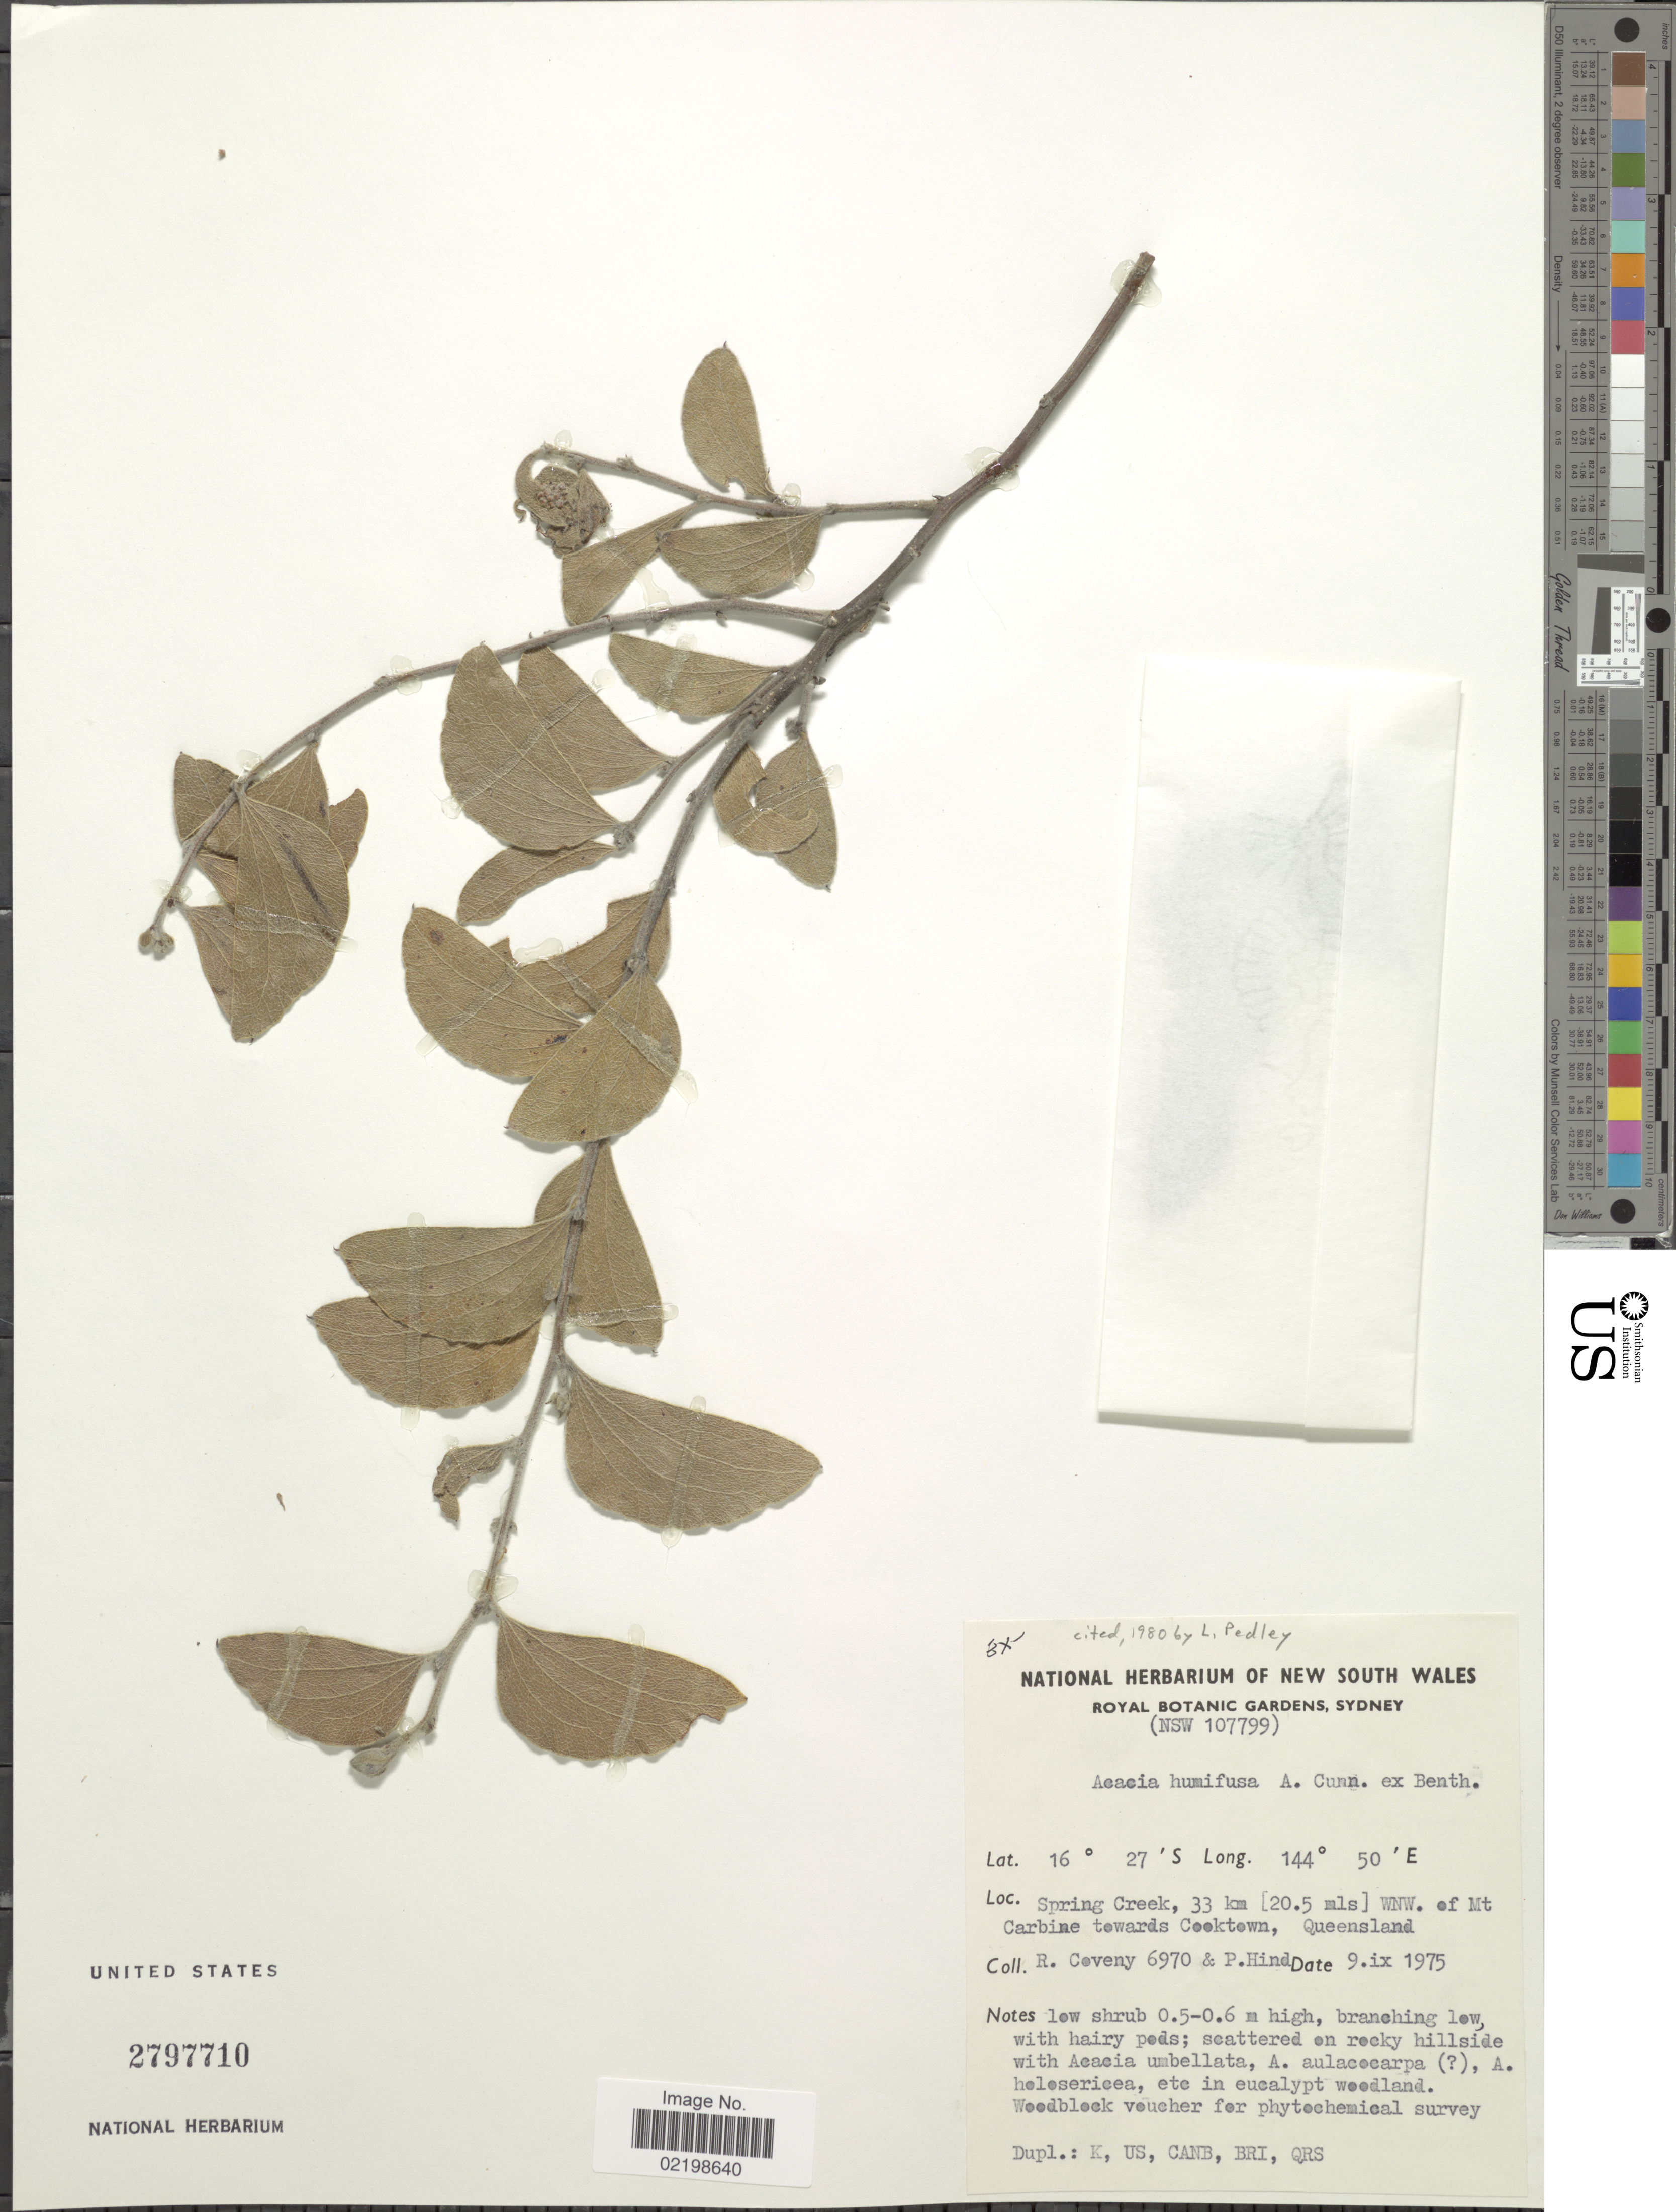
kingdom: Plantae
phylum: Tracheophyta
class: Magnoliopsida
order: Fabales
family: Fabaceae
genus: Acacia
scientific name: Acacia humifusa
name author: Benth.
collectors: R. Coveny & P. Hind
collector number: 6970/NSW107799)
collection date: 1975-09-09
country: Australia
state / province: Queensland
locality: Spring Creek, 33 km (20.5 mls) WNW. of Mt Carbine towards Cooktown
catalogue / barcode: US 2797710